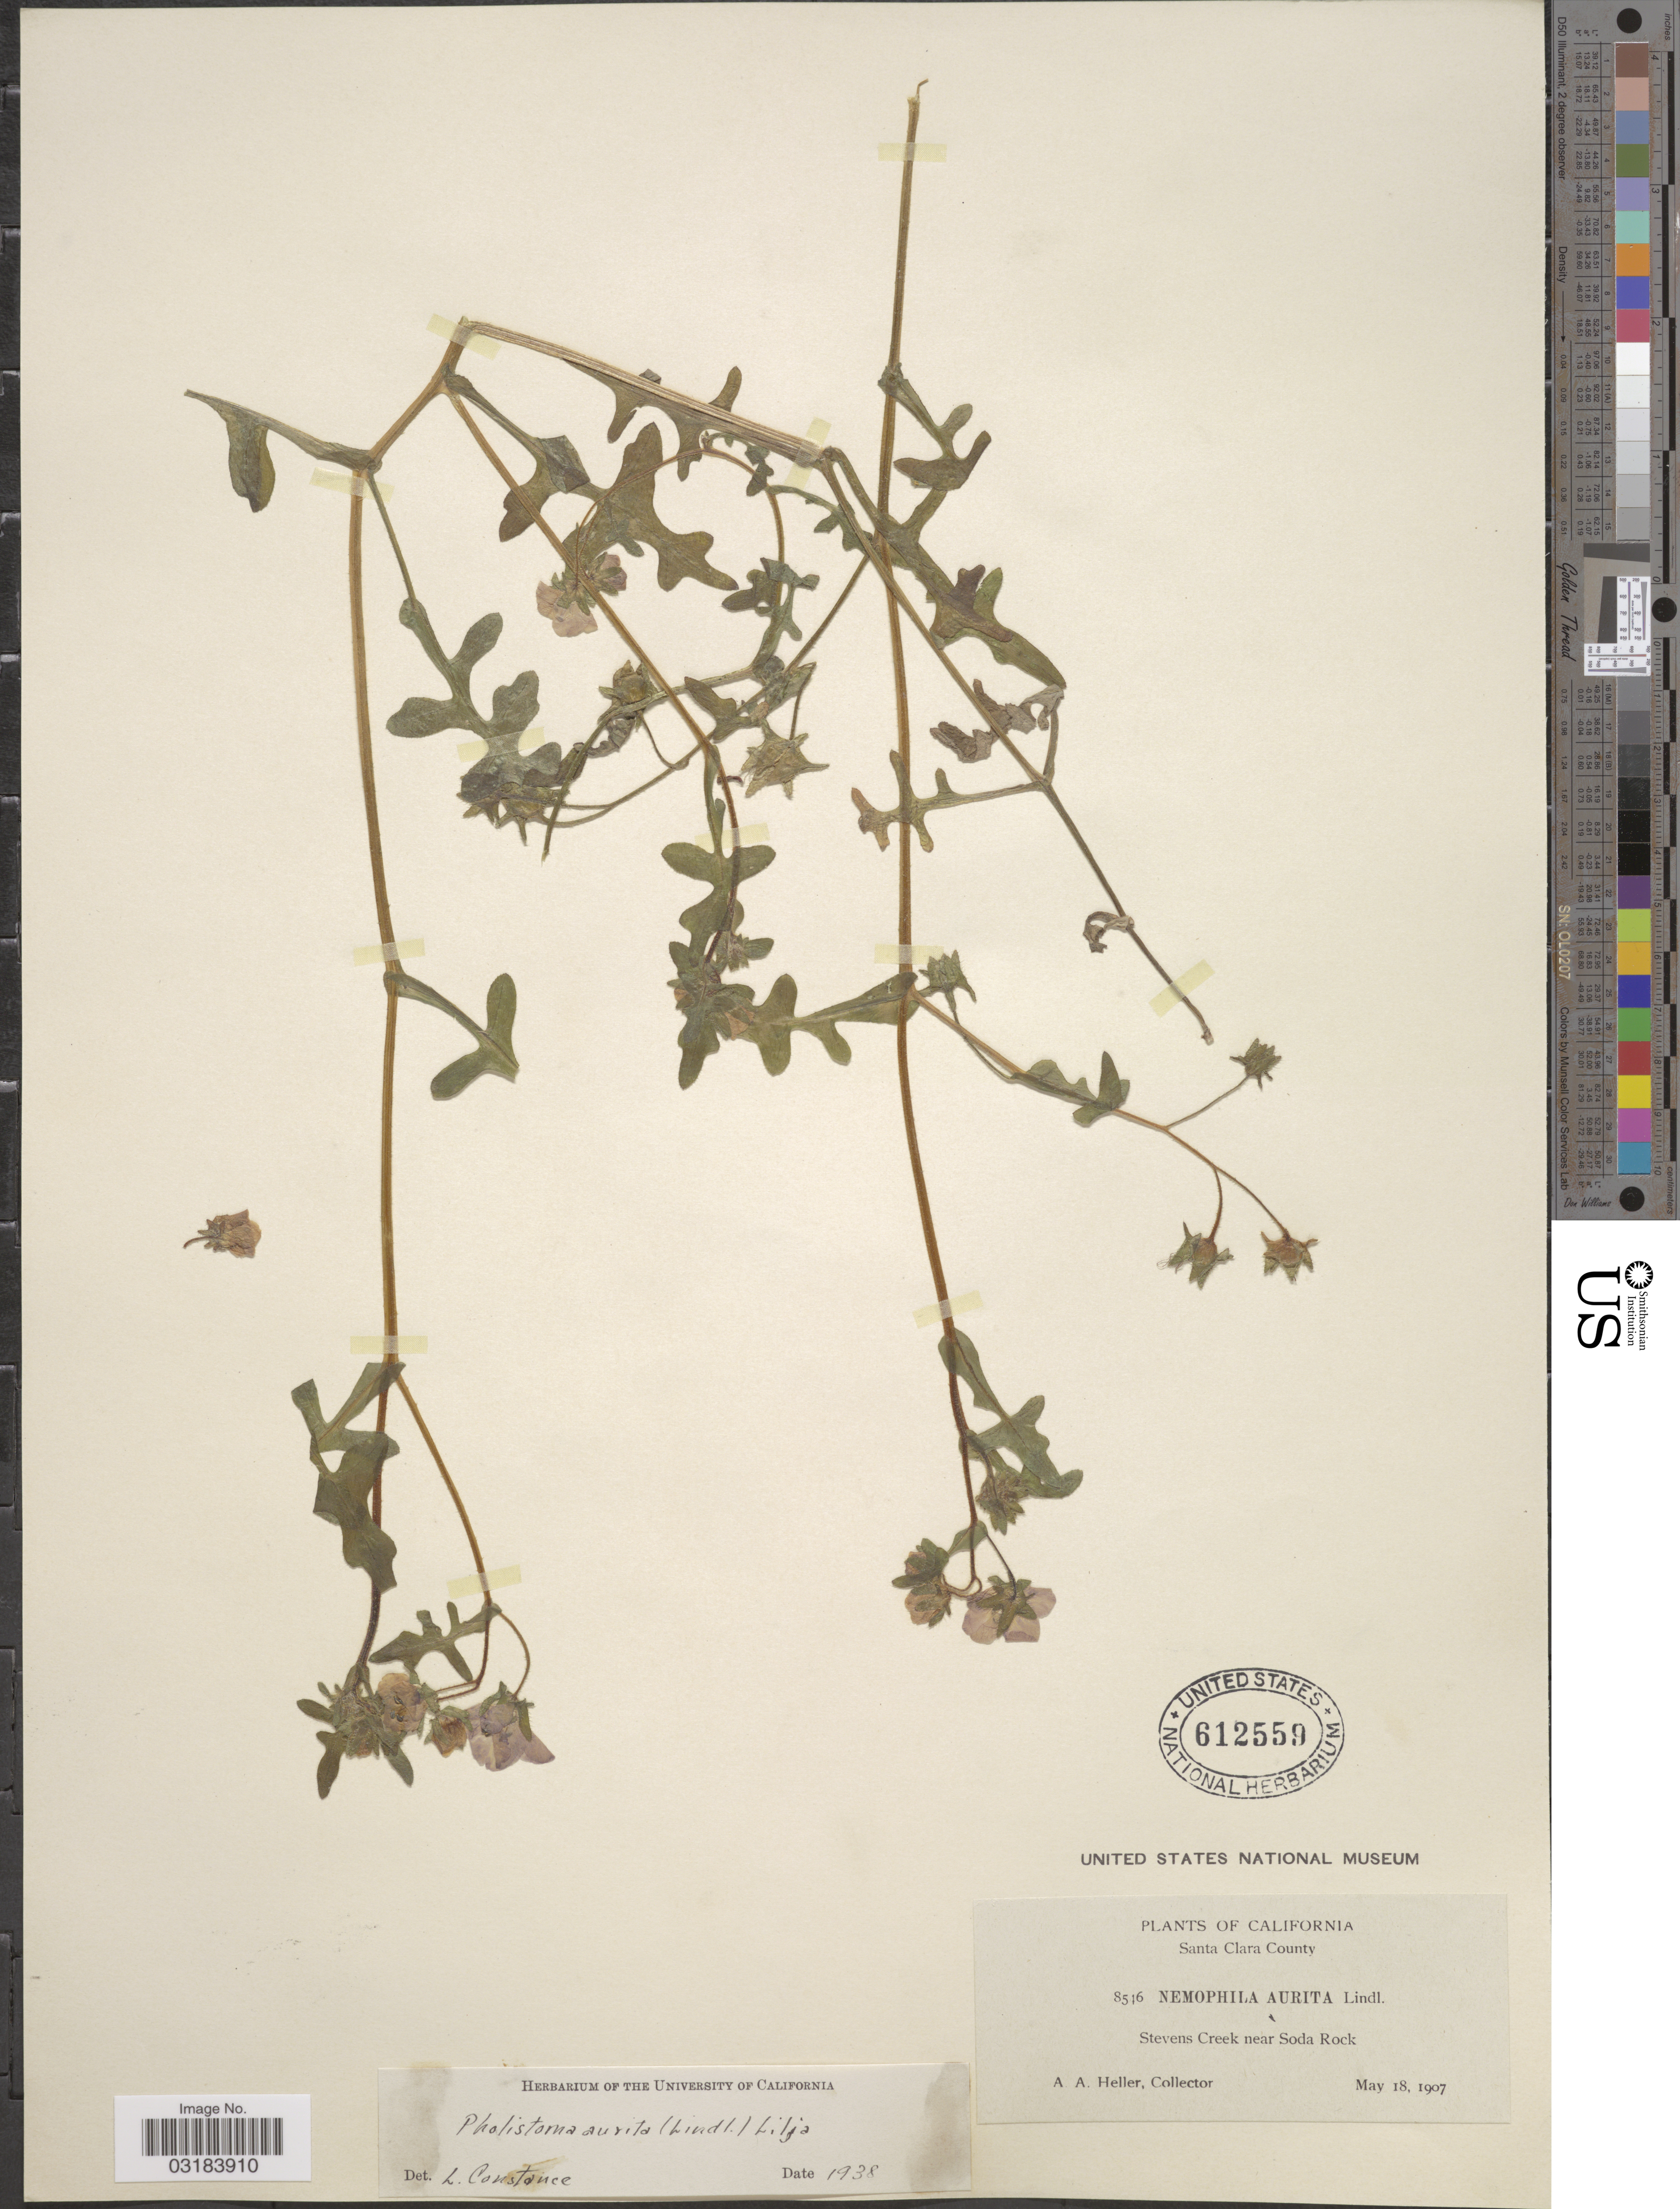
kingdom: Plantae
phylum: Tracheophyta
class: Magnoliopsida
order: Boraginales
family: Hydrophyllaceae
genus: Pholistoma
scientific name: Pholistoma auritum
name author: (Lindl.) Lilja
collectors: A. A. Heller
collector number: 8546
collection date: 1907-05-18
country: United States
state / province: California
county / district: Santa Clara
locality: Santa Clara County, Stevens Creek near Soda Rock.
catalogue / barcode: US 612559